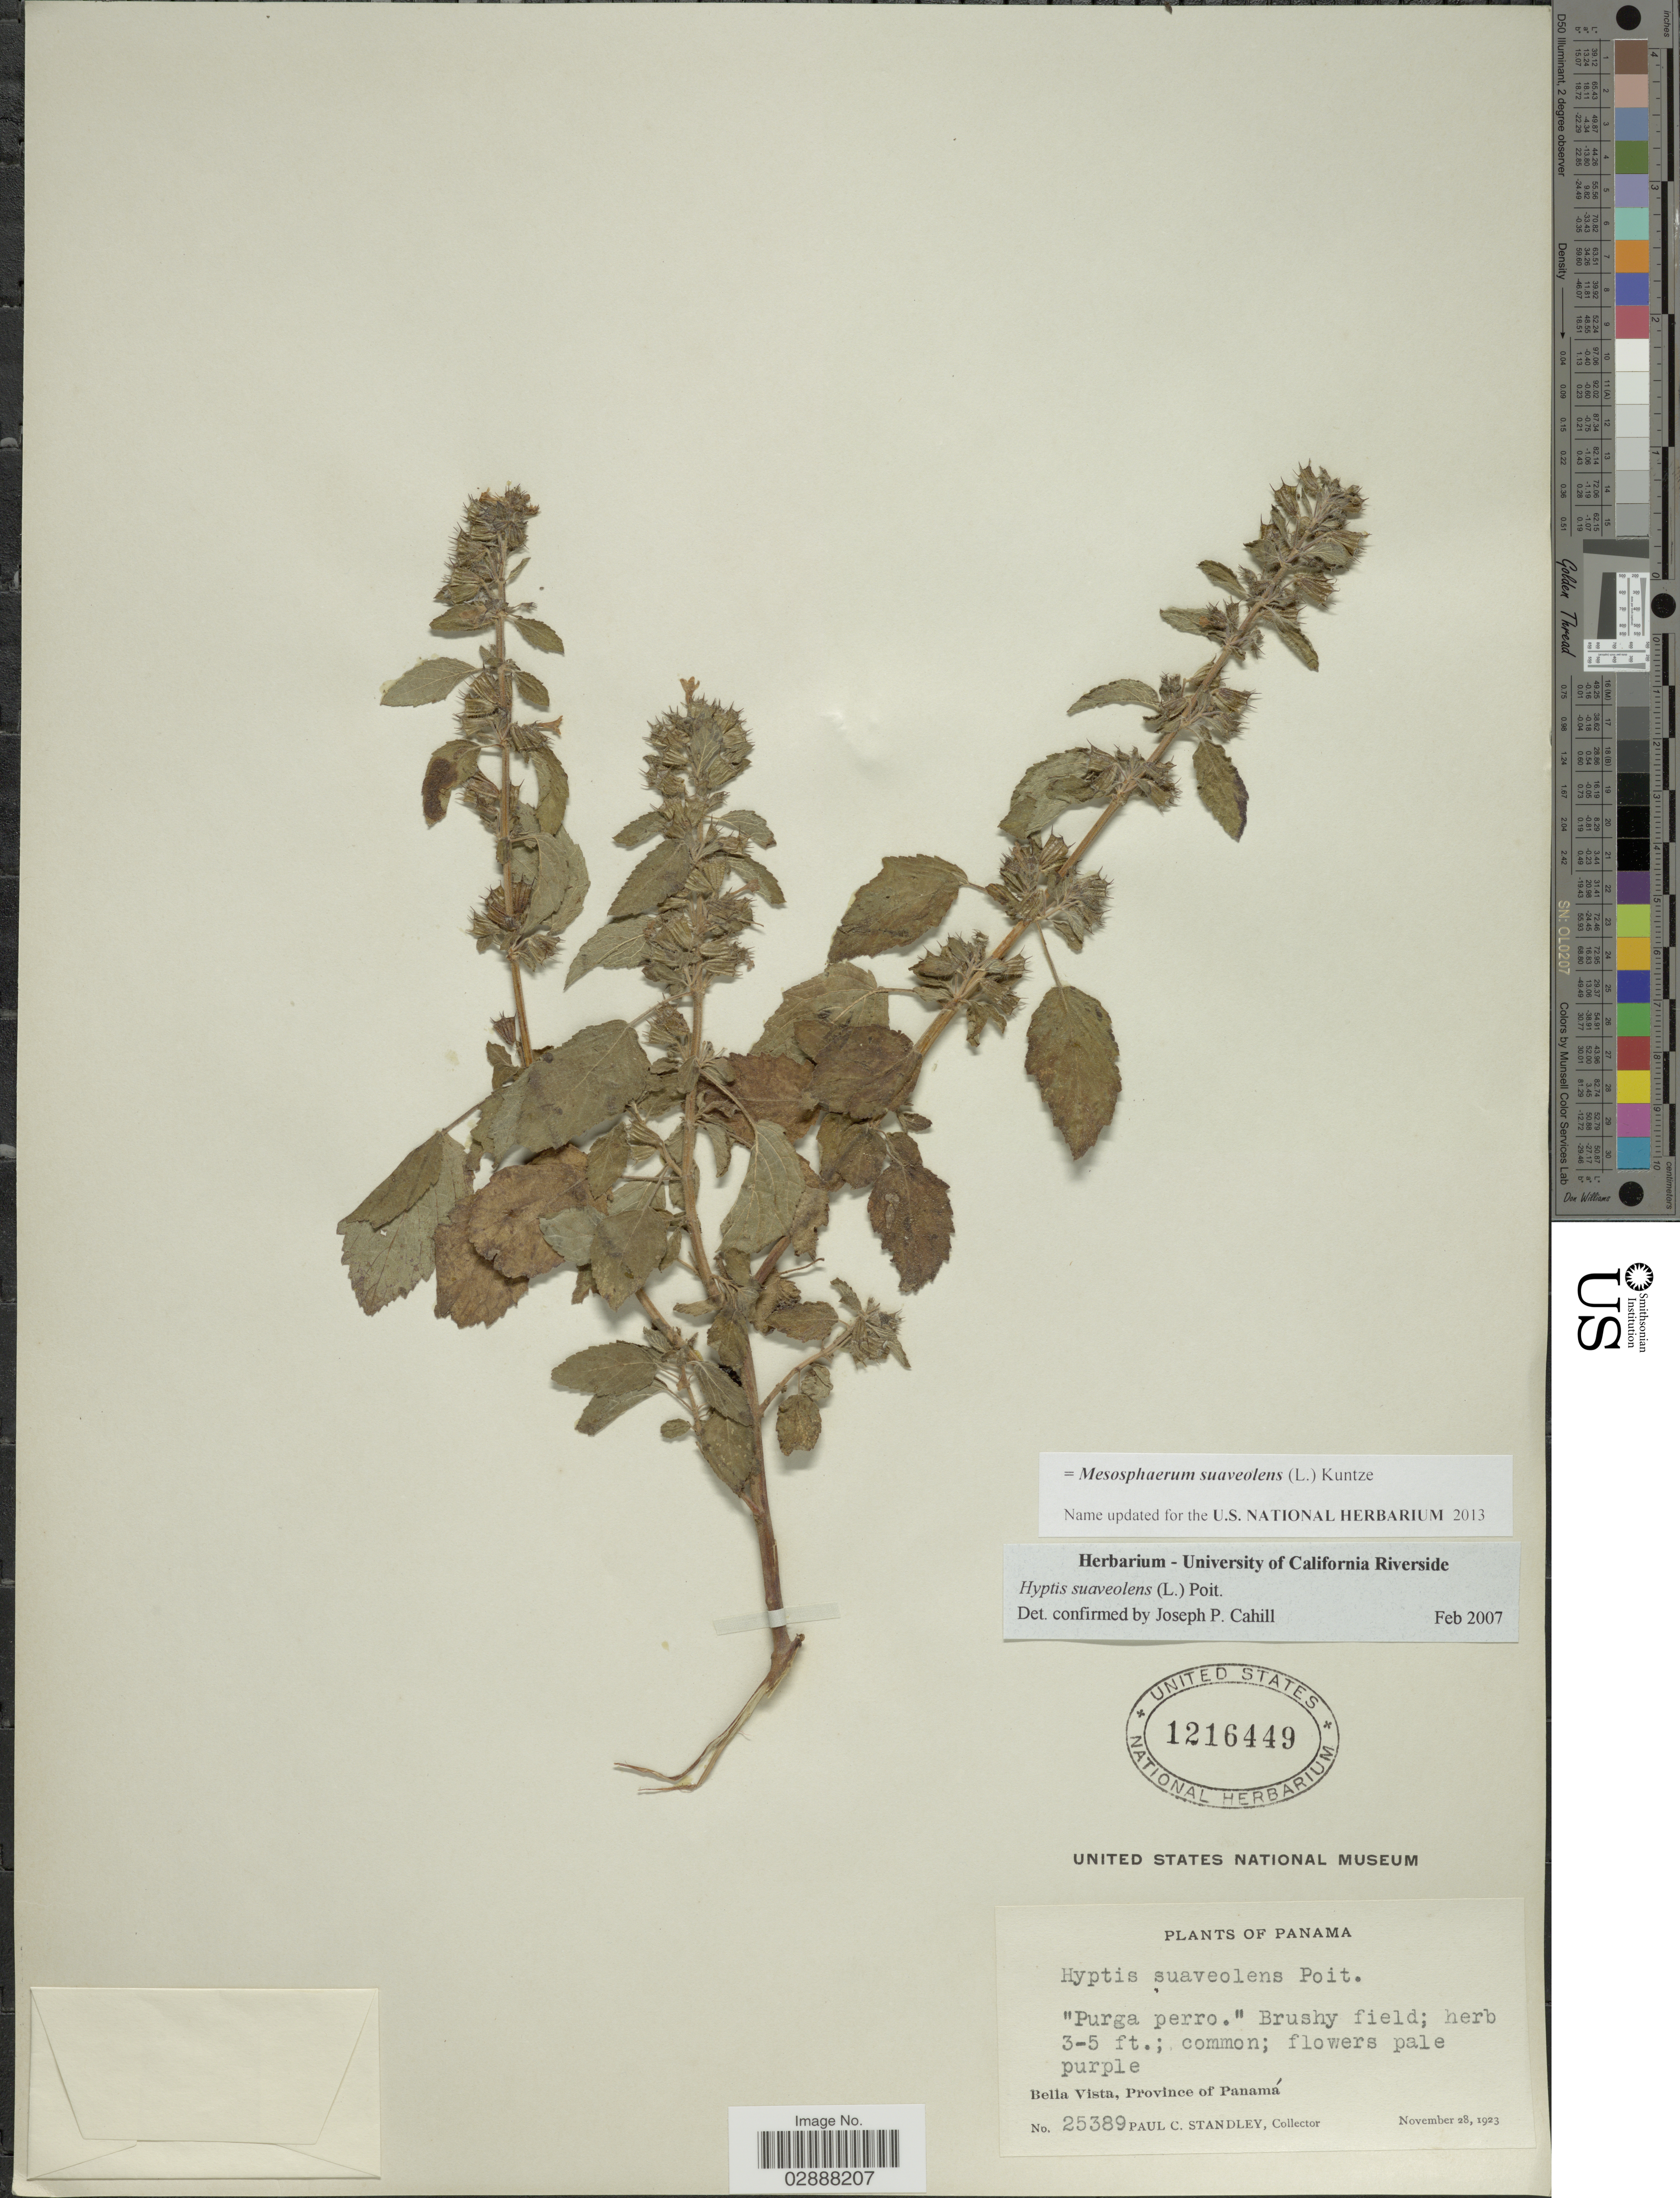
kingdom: Plantae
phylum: Tracheophyta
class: Magnoliopsida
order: Lamiales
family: Lamiaceae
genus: Mesosphaerum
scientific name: Mesosphaerum suaveolens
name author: (L.) Kuntze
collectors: P. C. Standley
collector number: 25389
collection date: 1923-11-28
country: Panama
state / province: Panamá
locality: Bella Vista.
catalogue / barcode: US 1216449